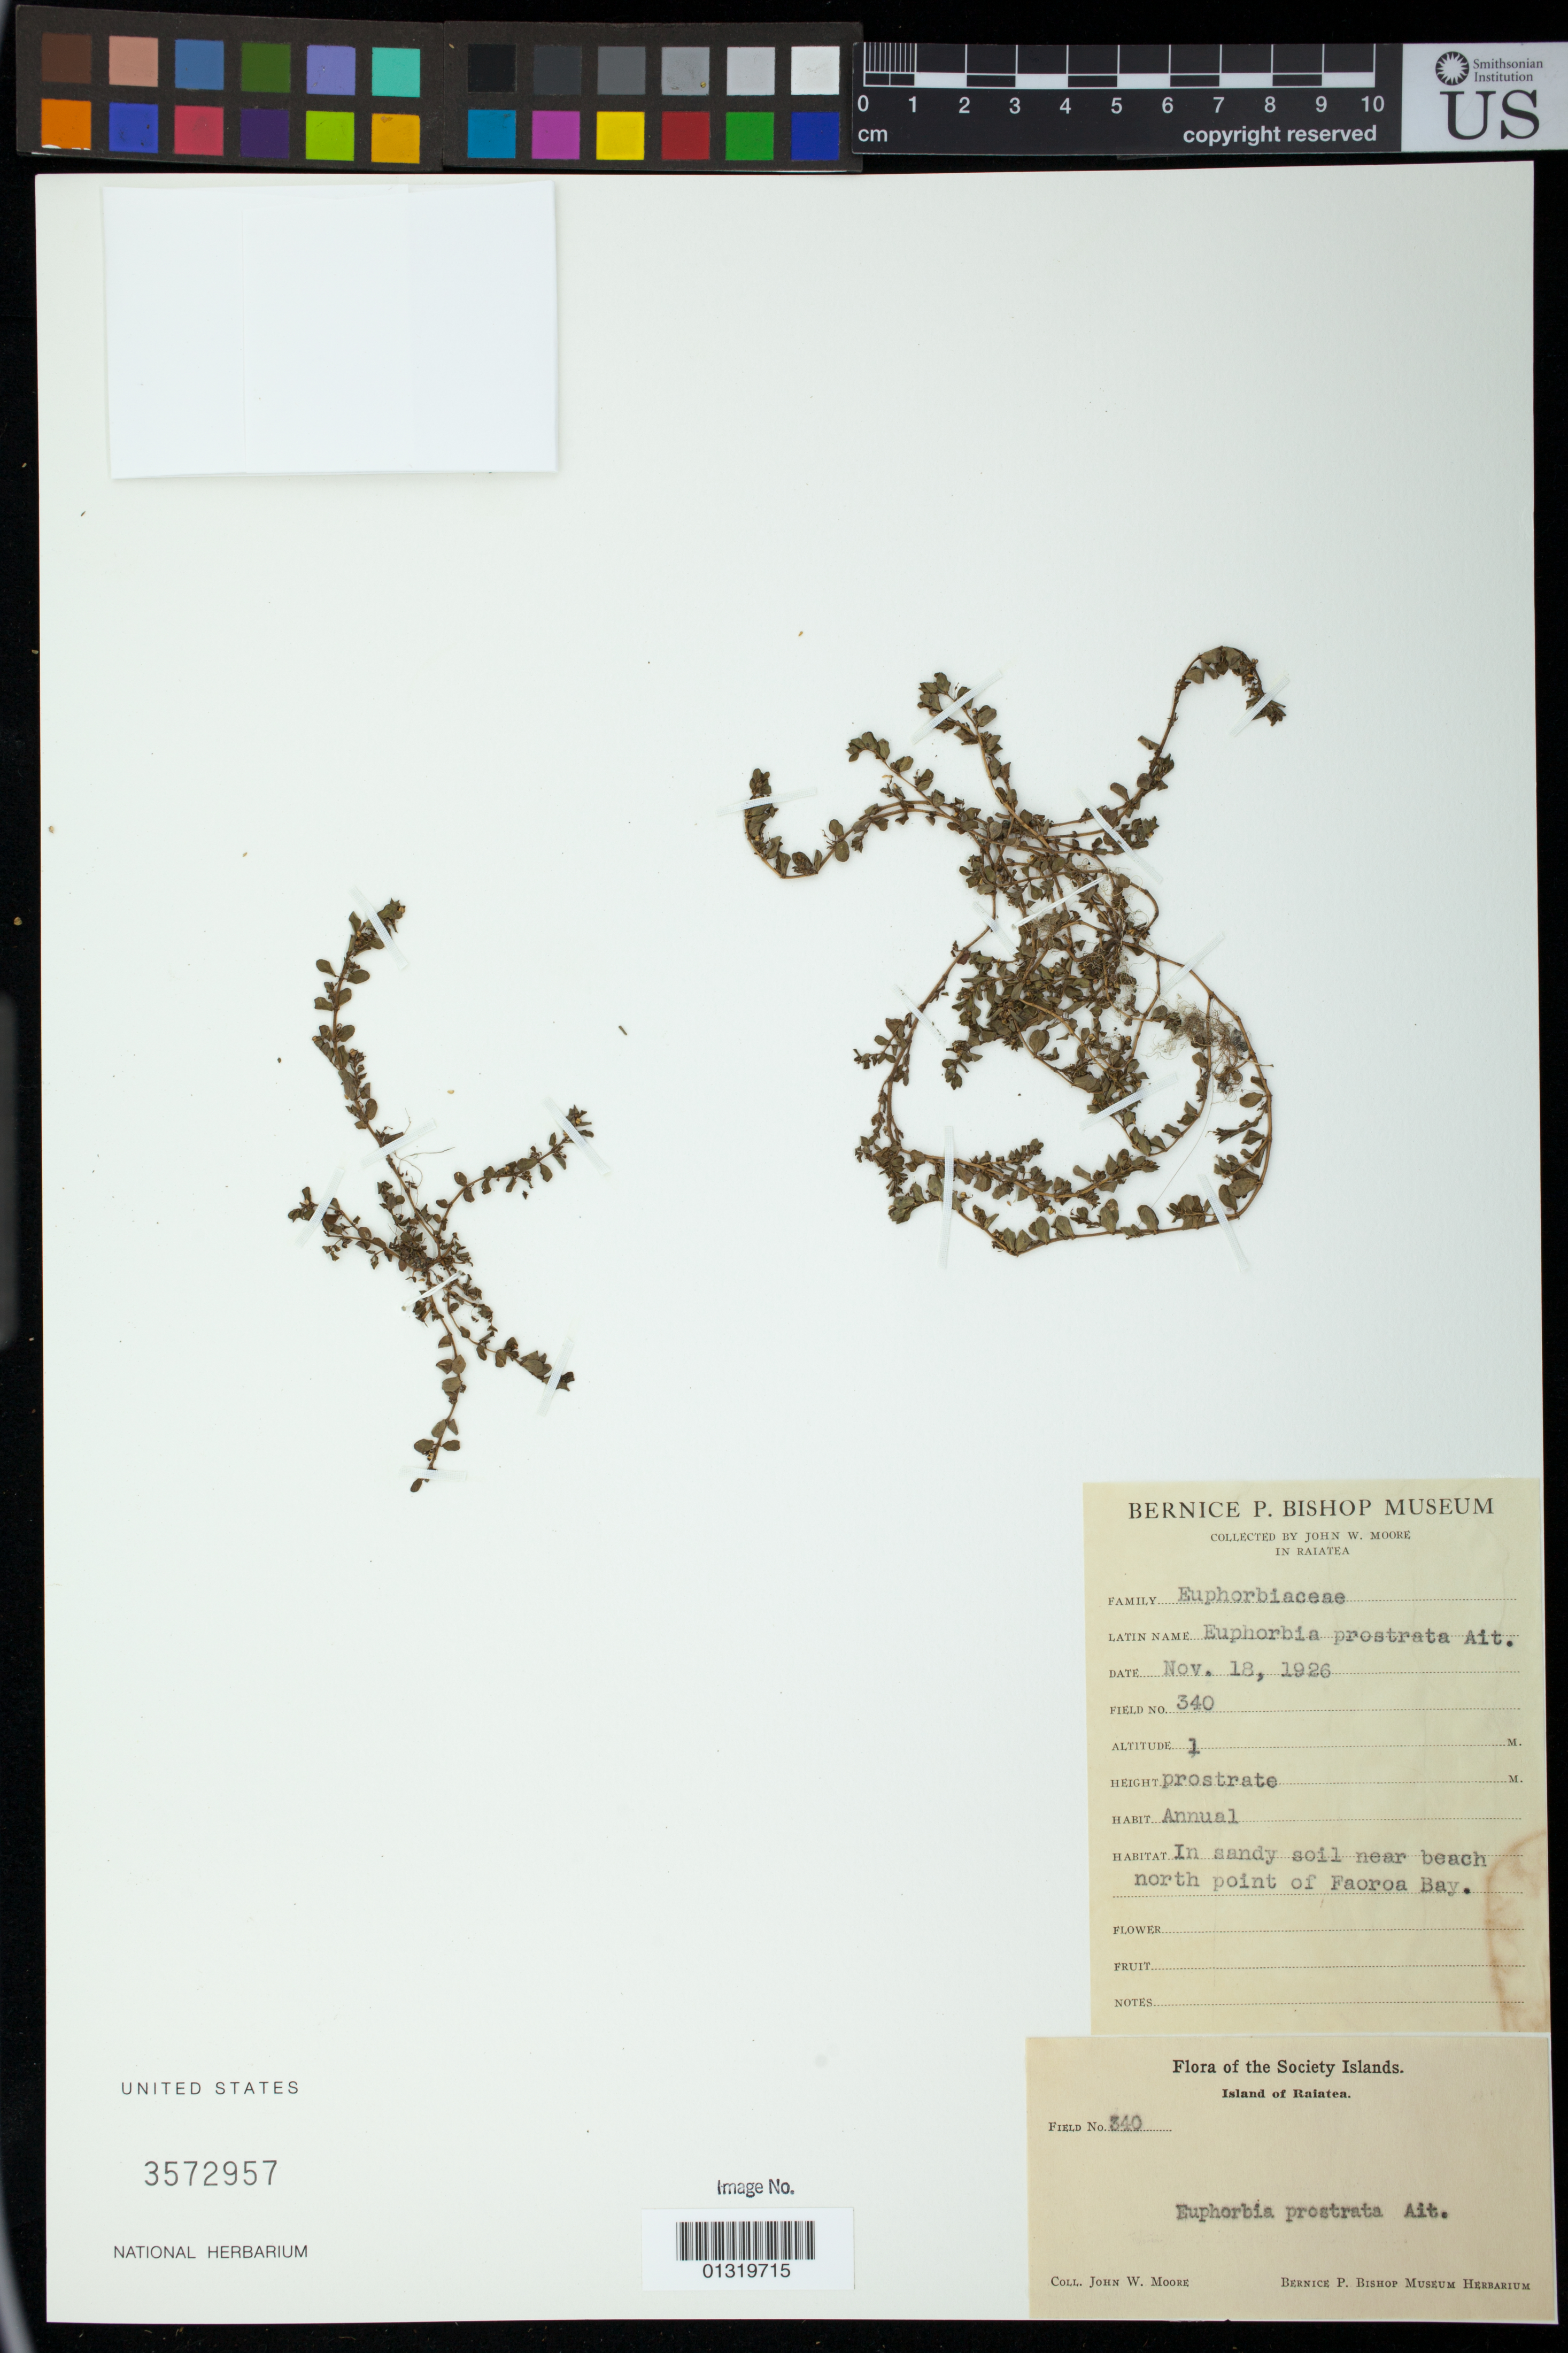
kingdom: Plantae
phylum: Tracheophyta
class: Magnoliopsida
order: Malpighiales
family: Euphorbiaceae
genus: Euphorbia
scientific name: Euphorbia prostrata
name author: Aiton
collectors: J. Moore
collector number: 340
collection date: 1926-11-18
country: French Polynesia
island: Raiatea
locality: Raiatea [Island]; near beach north of Faoroa Bay.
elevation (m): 1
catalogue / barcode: US 3572957